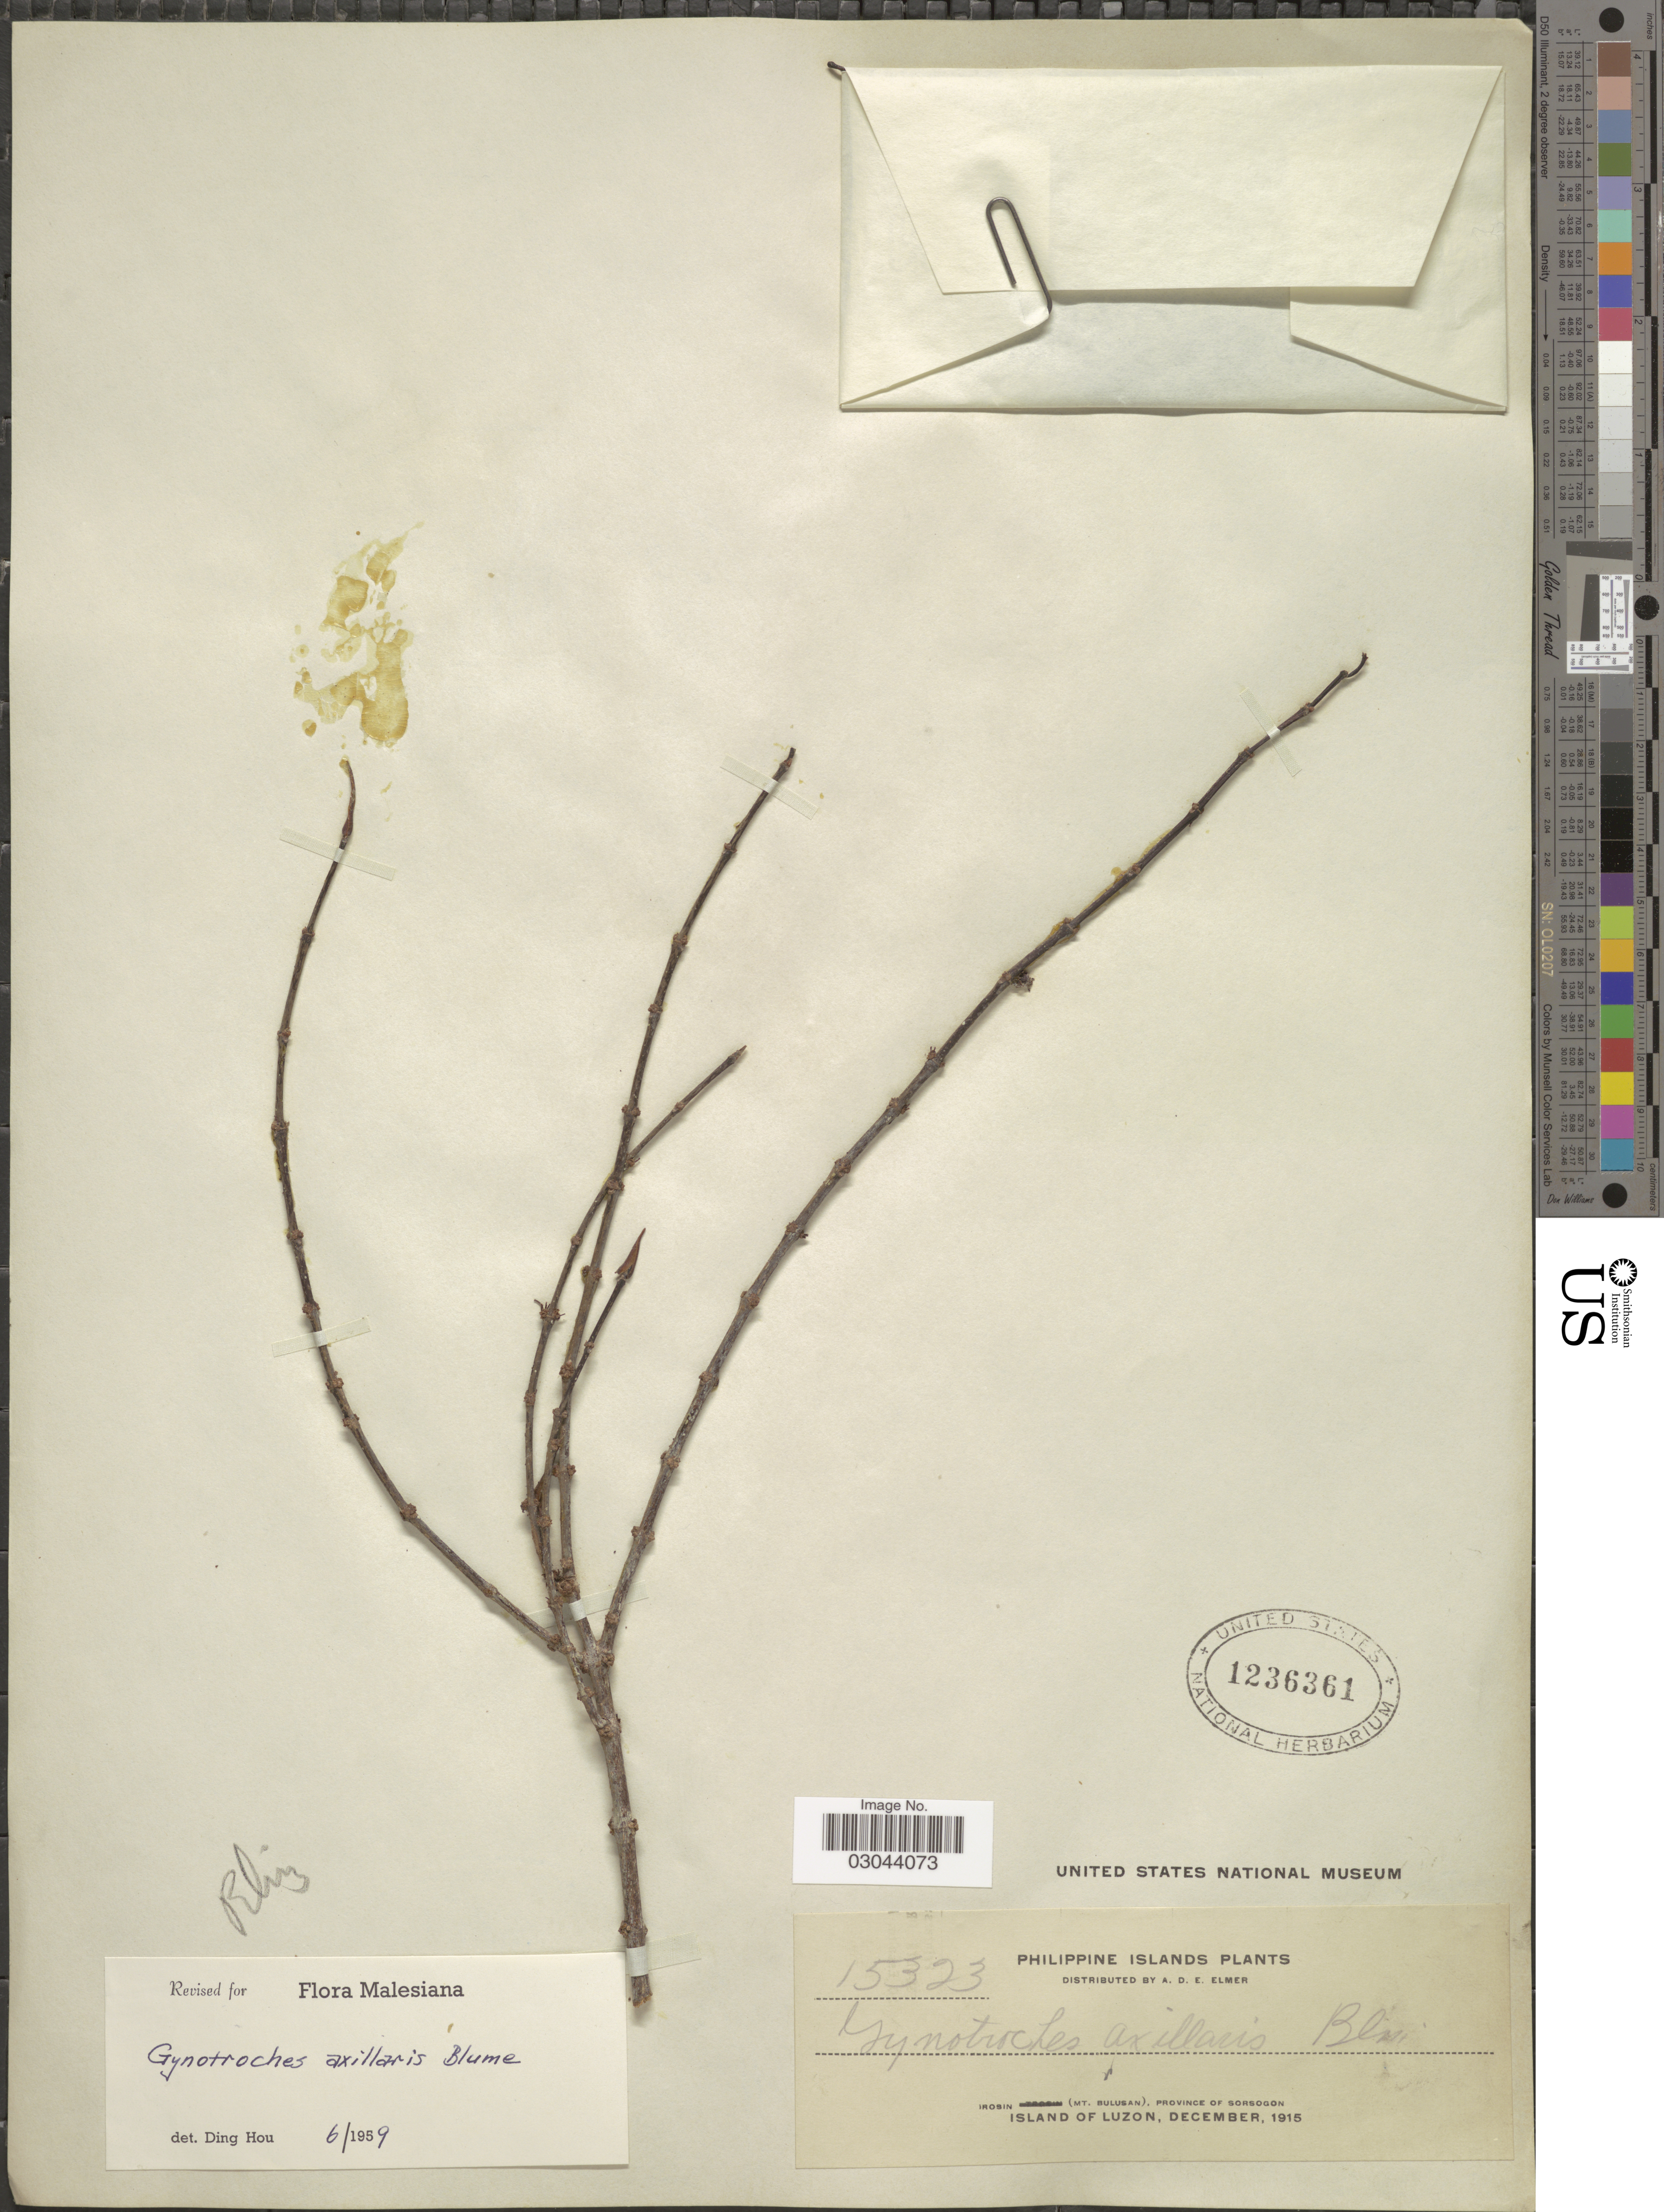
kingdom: Plantae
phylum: Tracheophyta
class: Magnoliopsida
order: Malpighiales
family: Rhizophoraceae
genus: Gynotroches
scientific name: Gynotroches axillaris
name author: Blume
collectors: A. D. E. Elmer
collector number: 15323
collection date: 1915-12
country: Philippines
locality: Irosin (Mt. Bulusan), province of Sorsogon. Island of Luzon.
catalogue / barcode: US 1236361